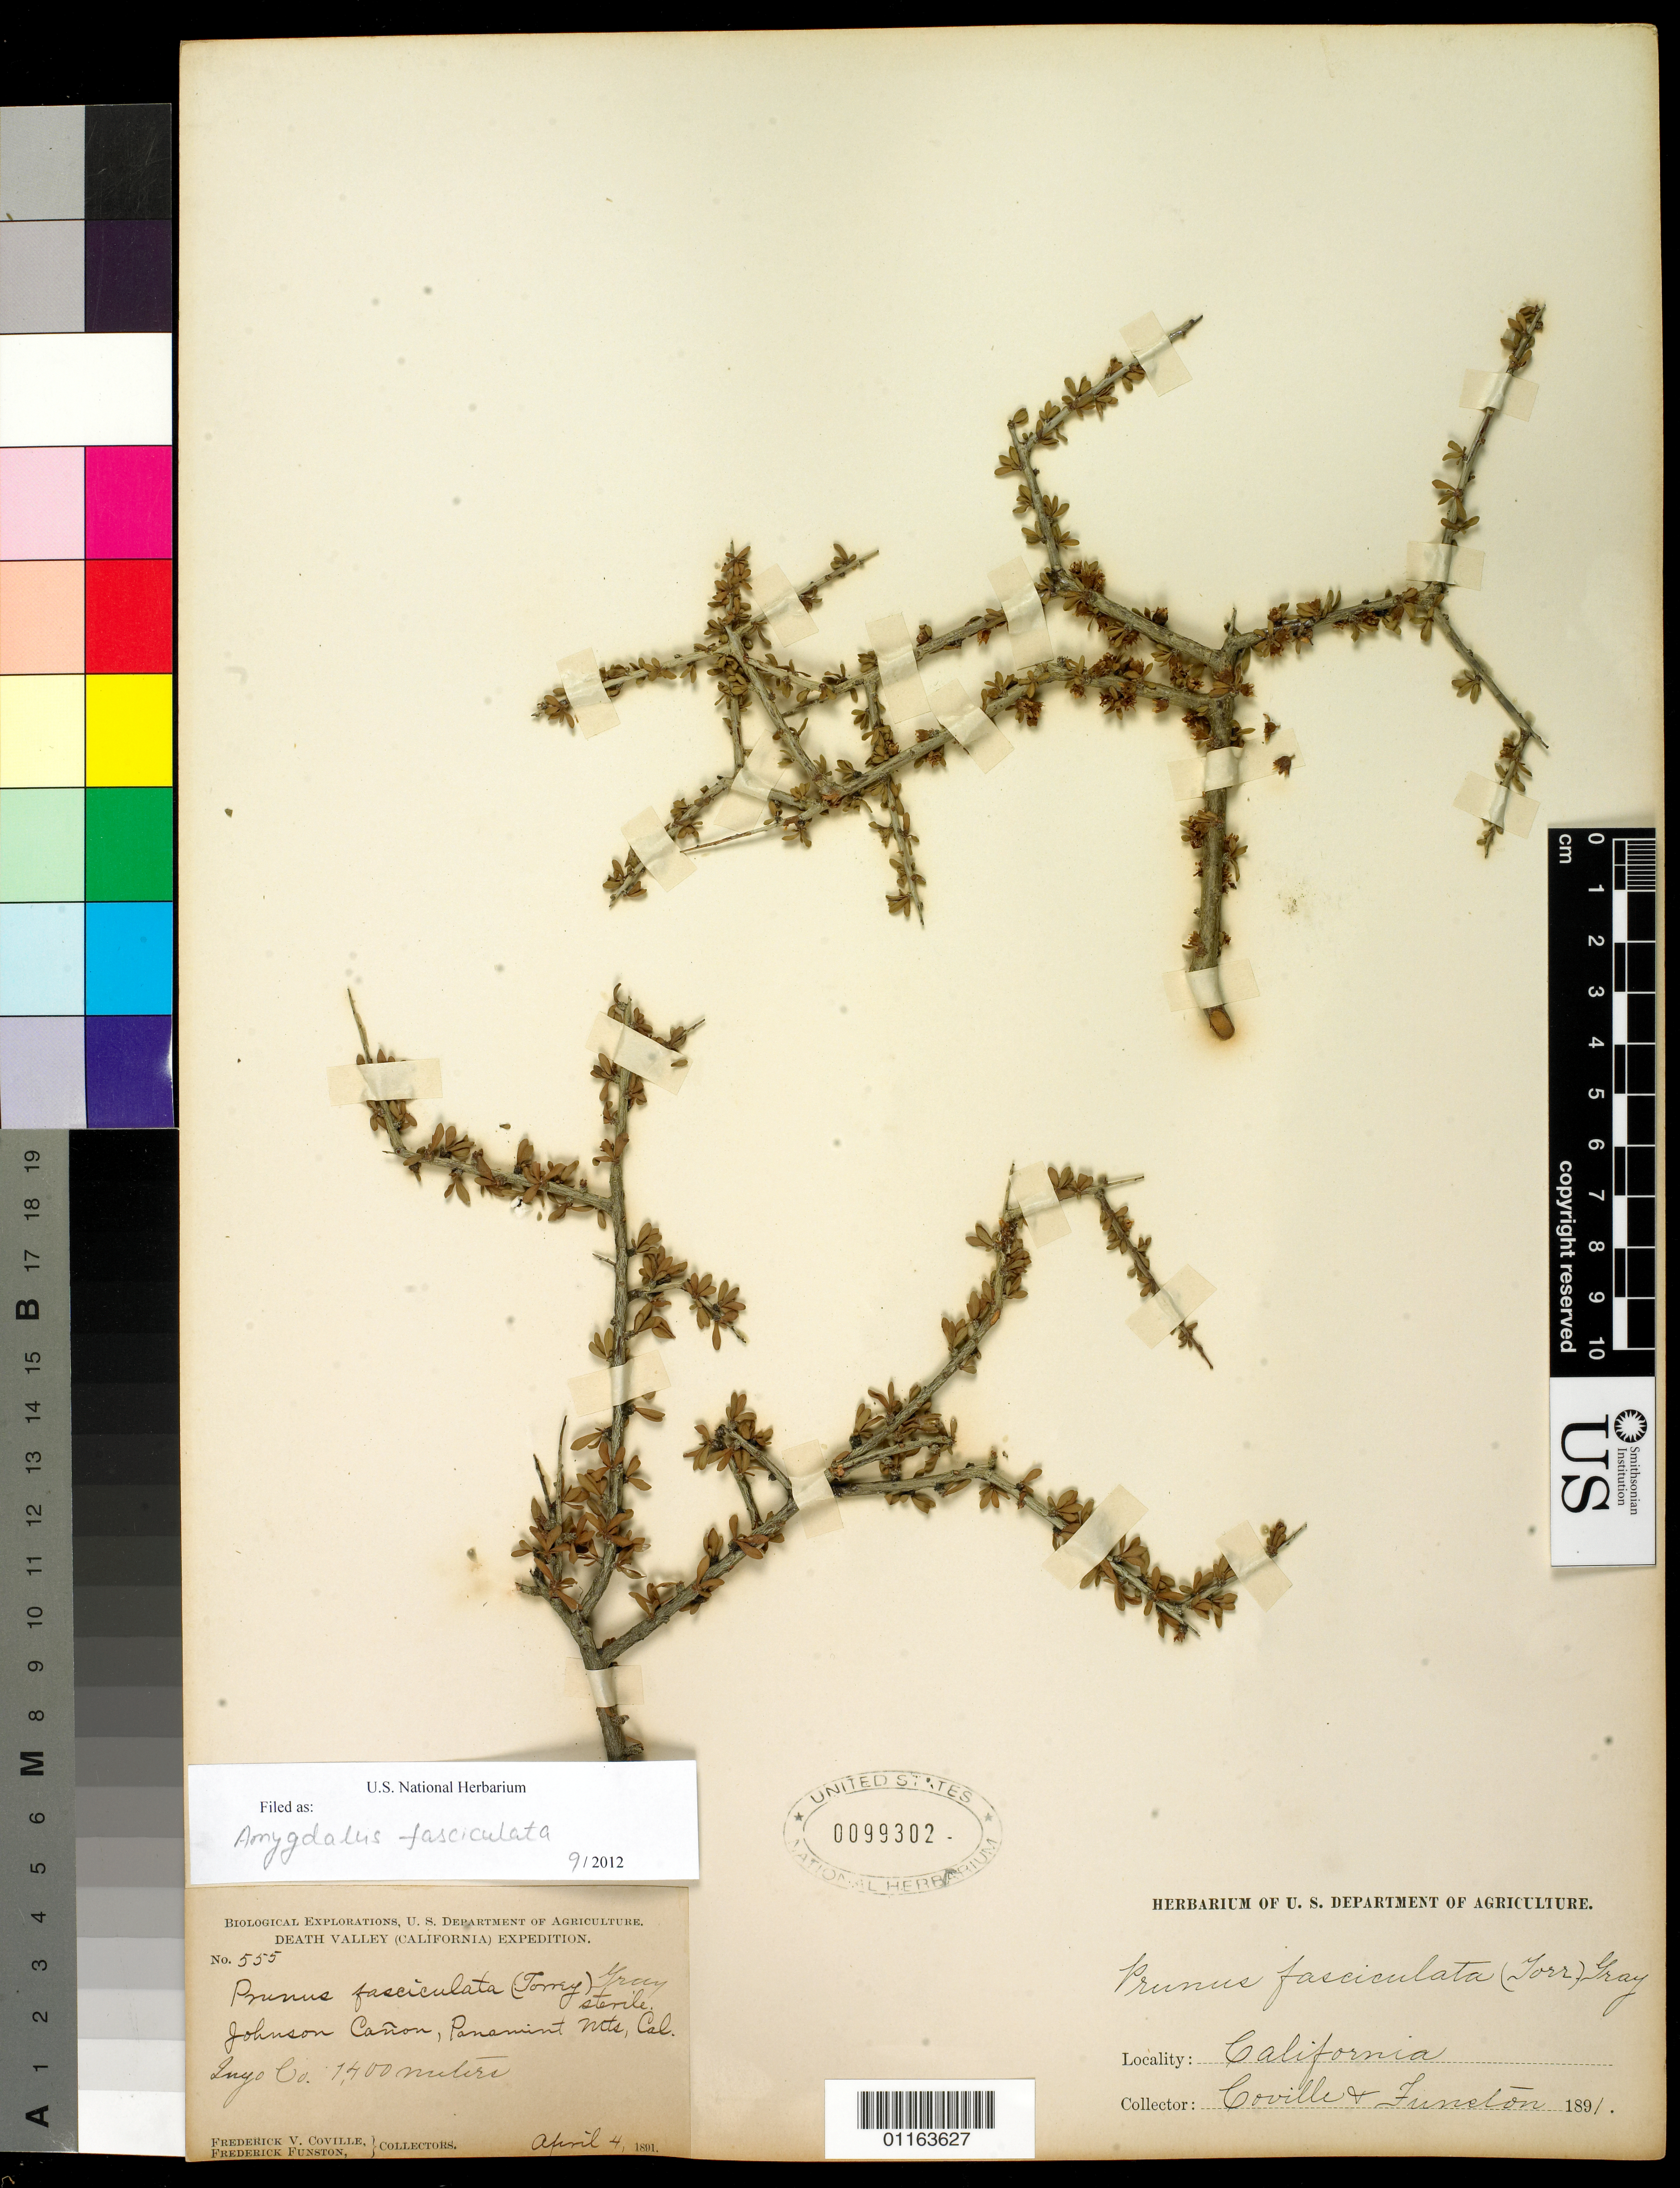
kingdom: Plantae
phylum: Tracheophyta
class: Magnoliopsida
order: Rosales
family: Rosaceae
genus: Prunus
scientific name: Prunus fasciculata var. fasciculata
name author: (Torr.) A. Gray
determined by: Strong, Mark T., (BOT), Smithsonian Institution - National Museum of Natural History (UNITED STATES)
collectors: F. V. Coville & F. Funston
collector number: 555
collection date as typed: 04 Apr 1891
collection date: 1891-04-04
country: United States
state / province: California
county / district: Inyo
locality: Pamamint Mt., Johnson Canyon.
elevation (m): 1400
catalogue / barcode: US 99302